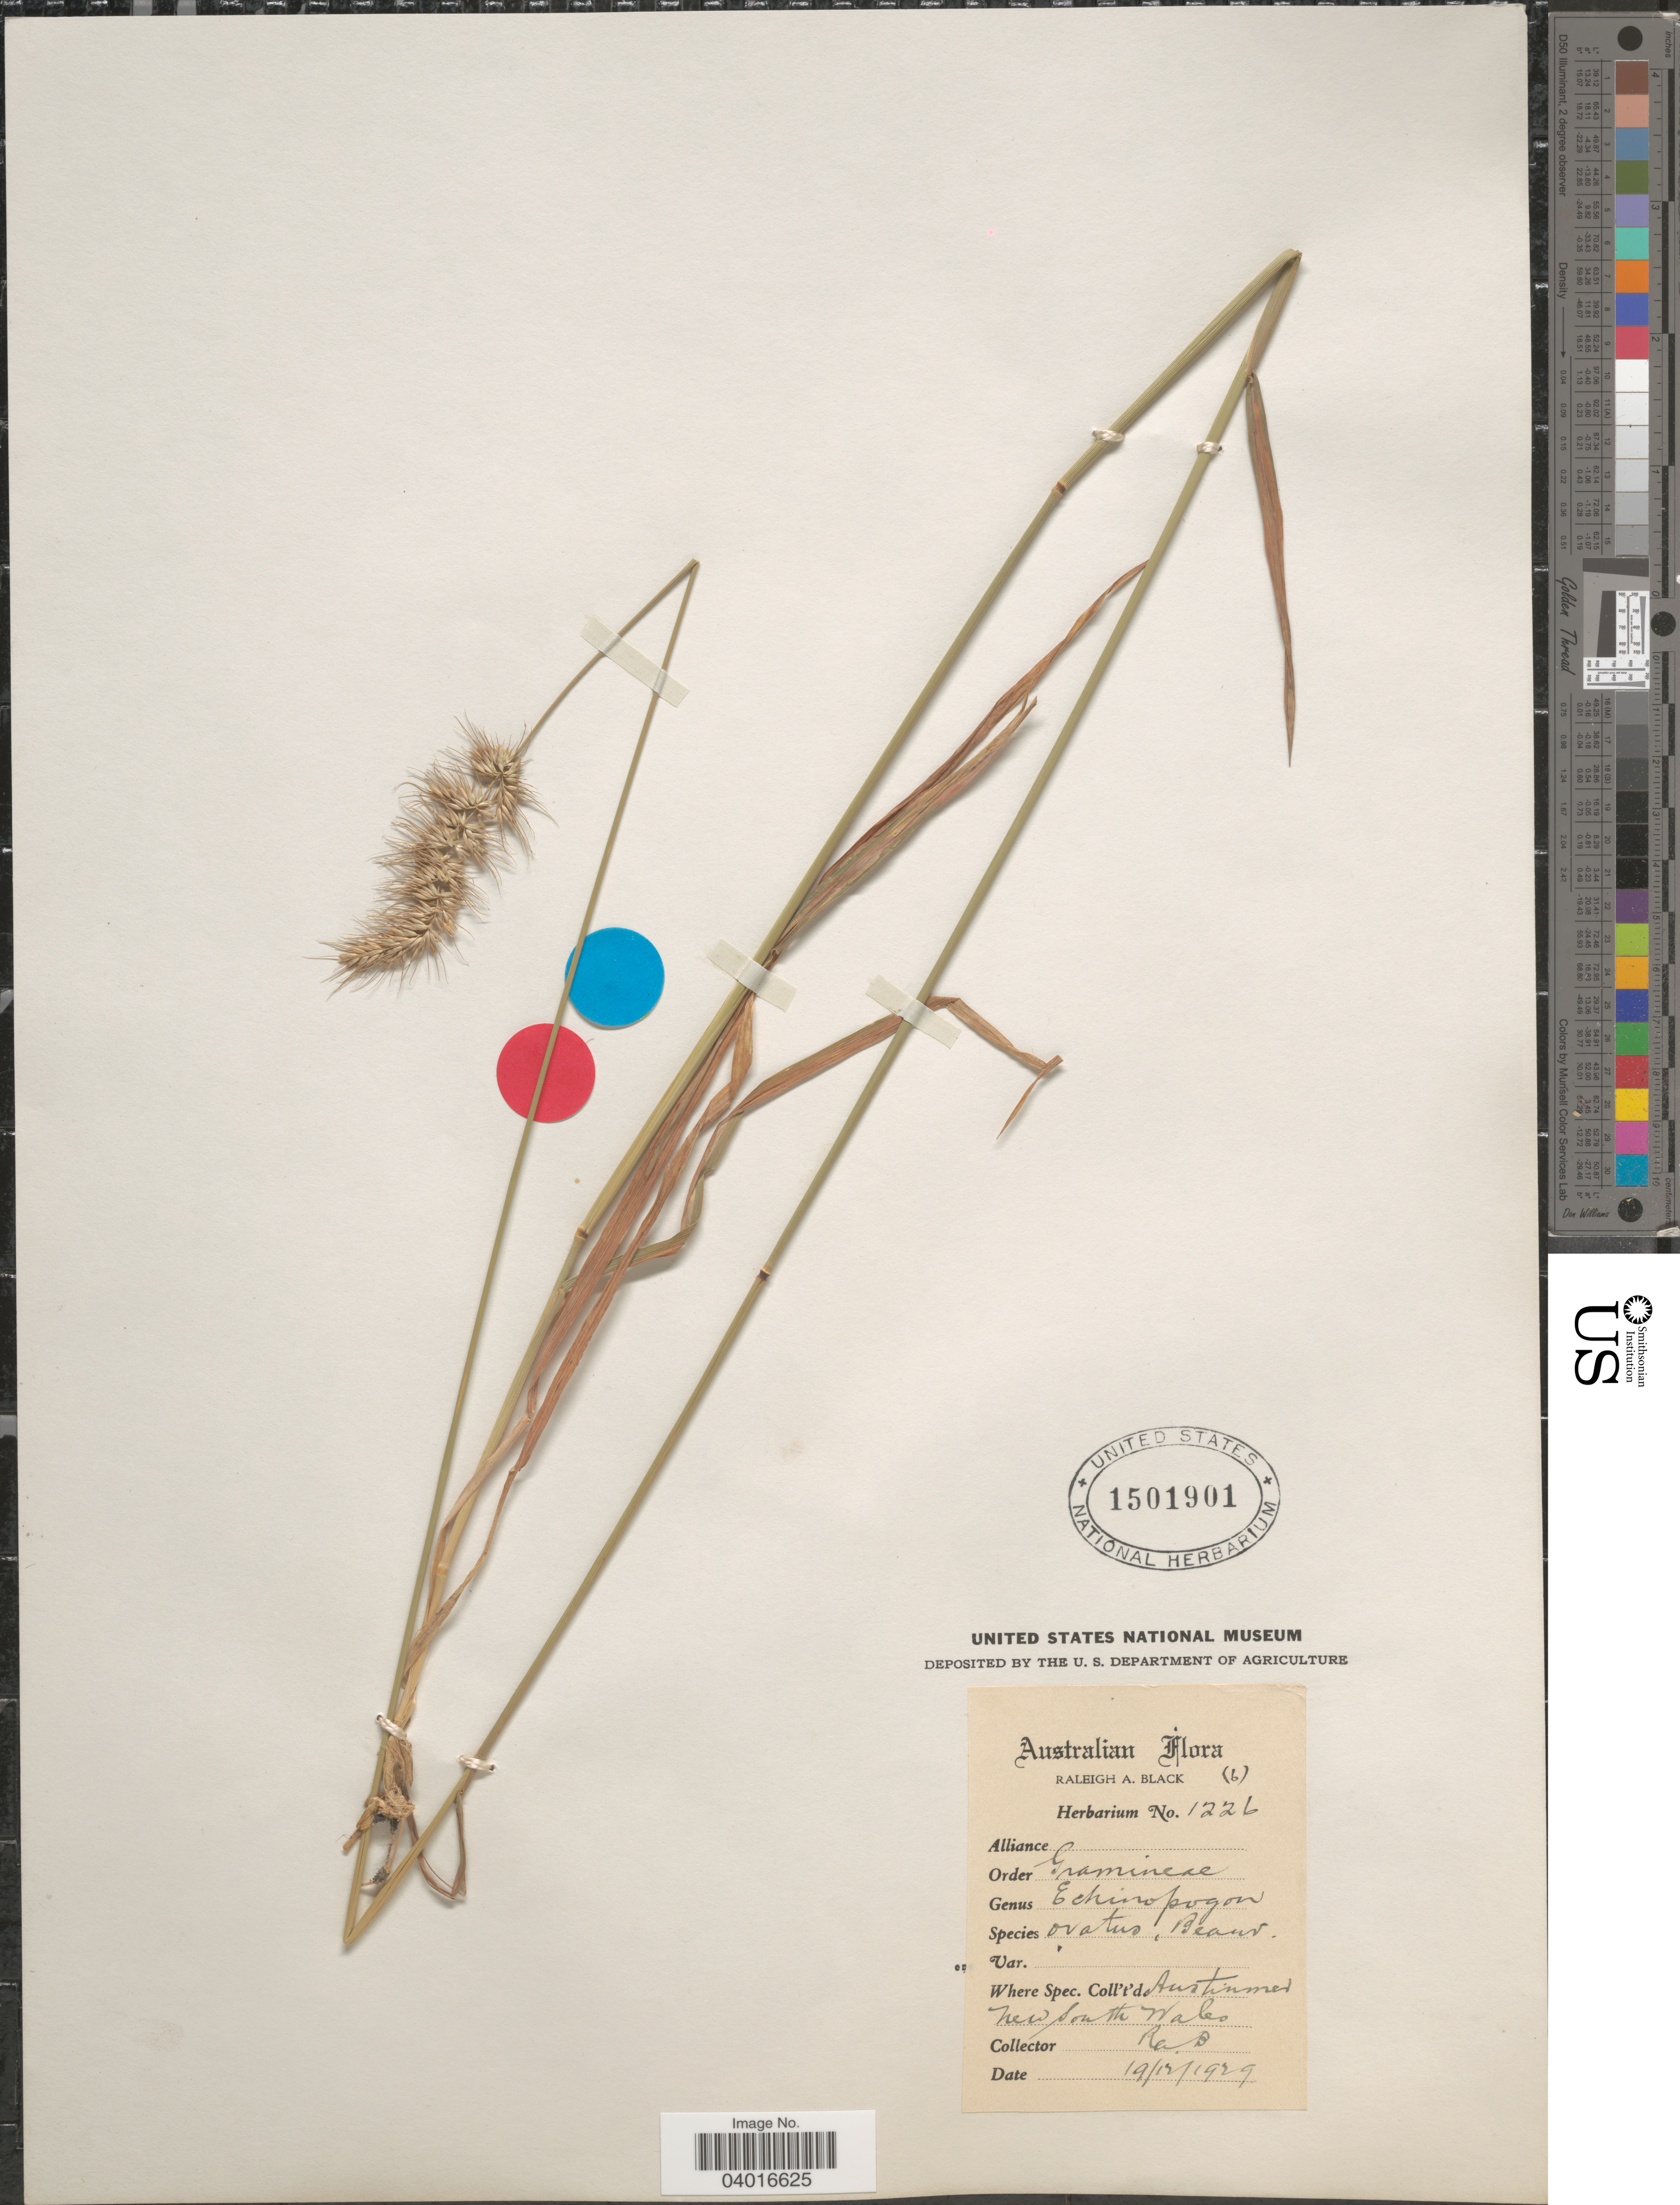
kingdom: Plantae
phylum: Tracheophyta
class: Liliopsida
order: Poales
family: Poaceae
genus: Echinopogon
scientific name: Echinopogon caespitosus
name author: C.E. Hubb.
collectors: R. A. Black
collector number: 6?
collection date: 1929-12-19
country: Australia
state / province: New South Wales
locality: Austinmer.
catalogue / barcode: US 1501901